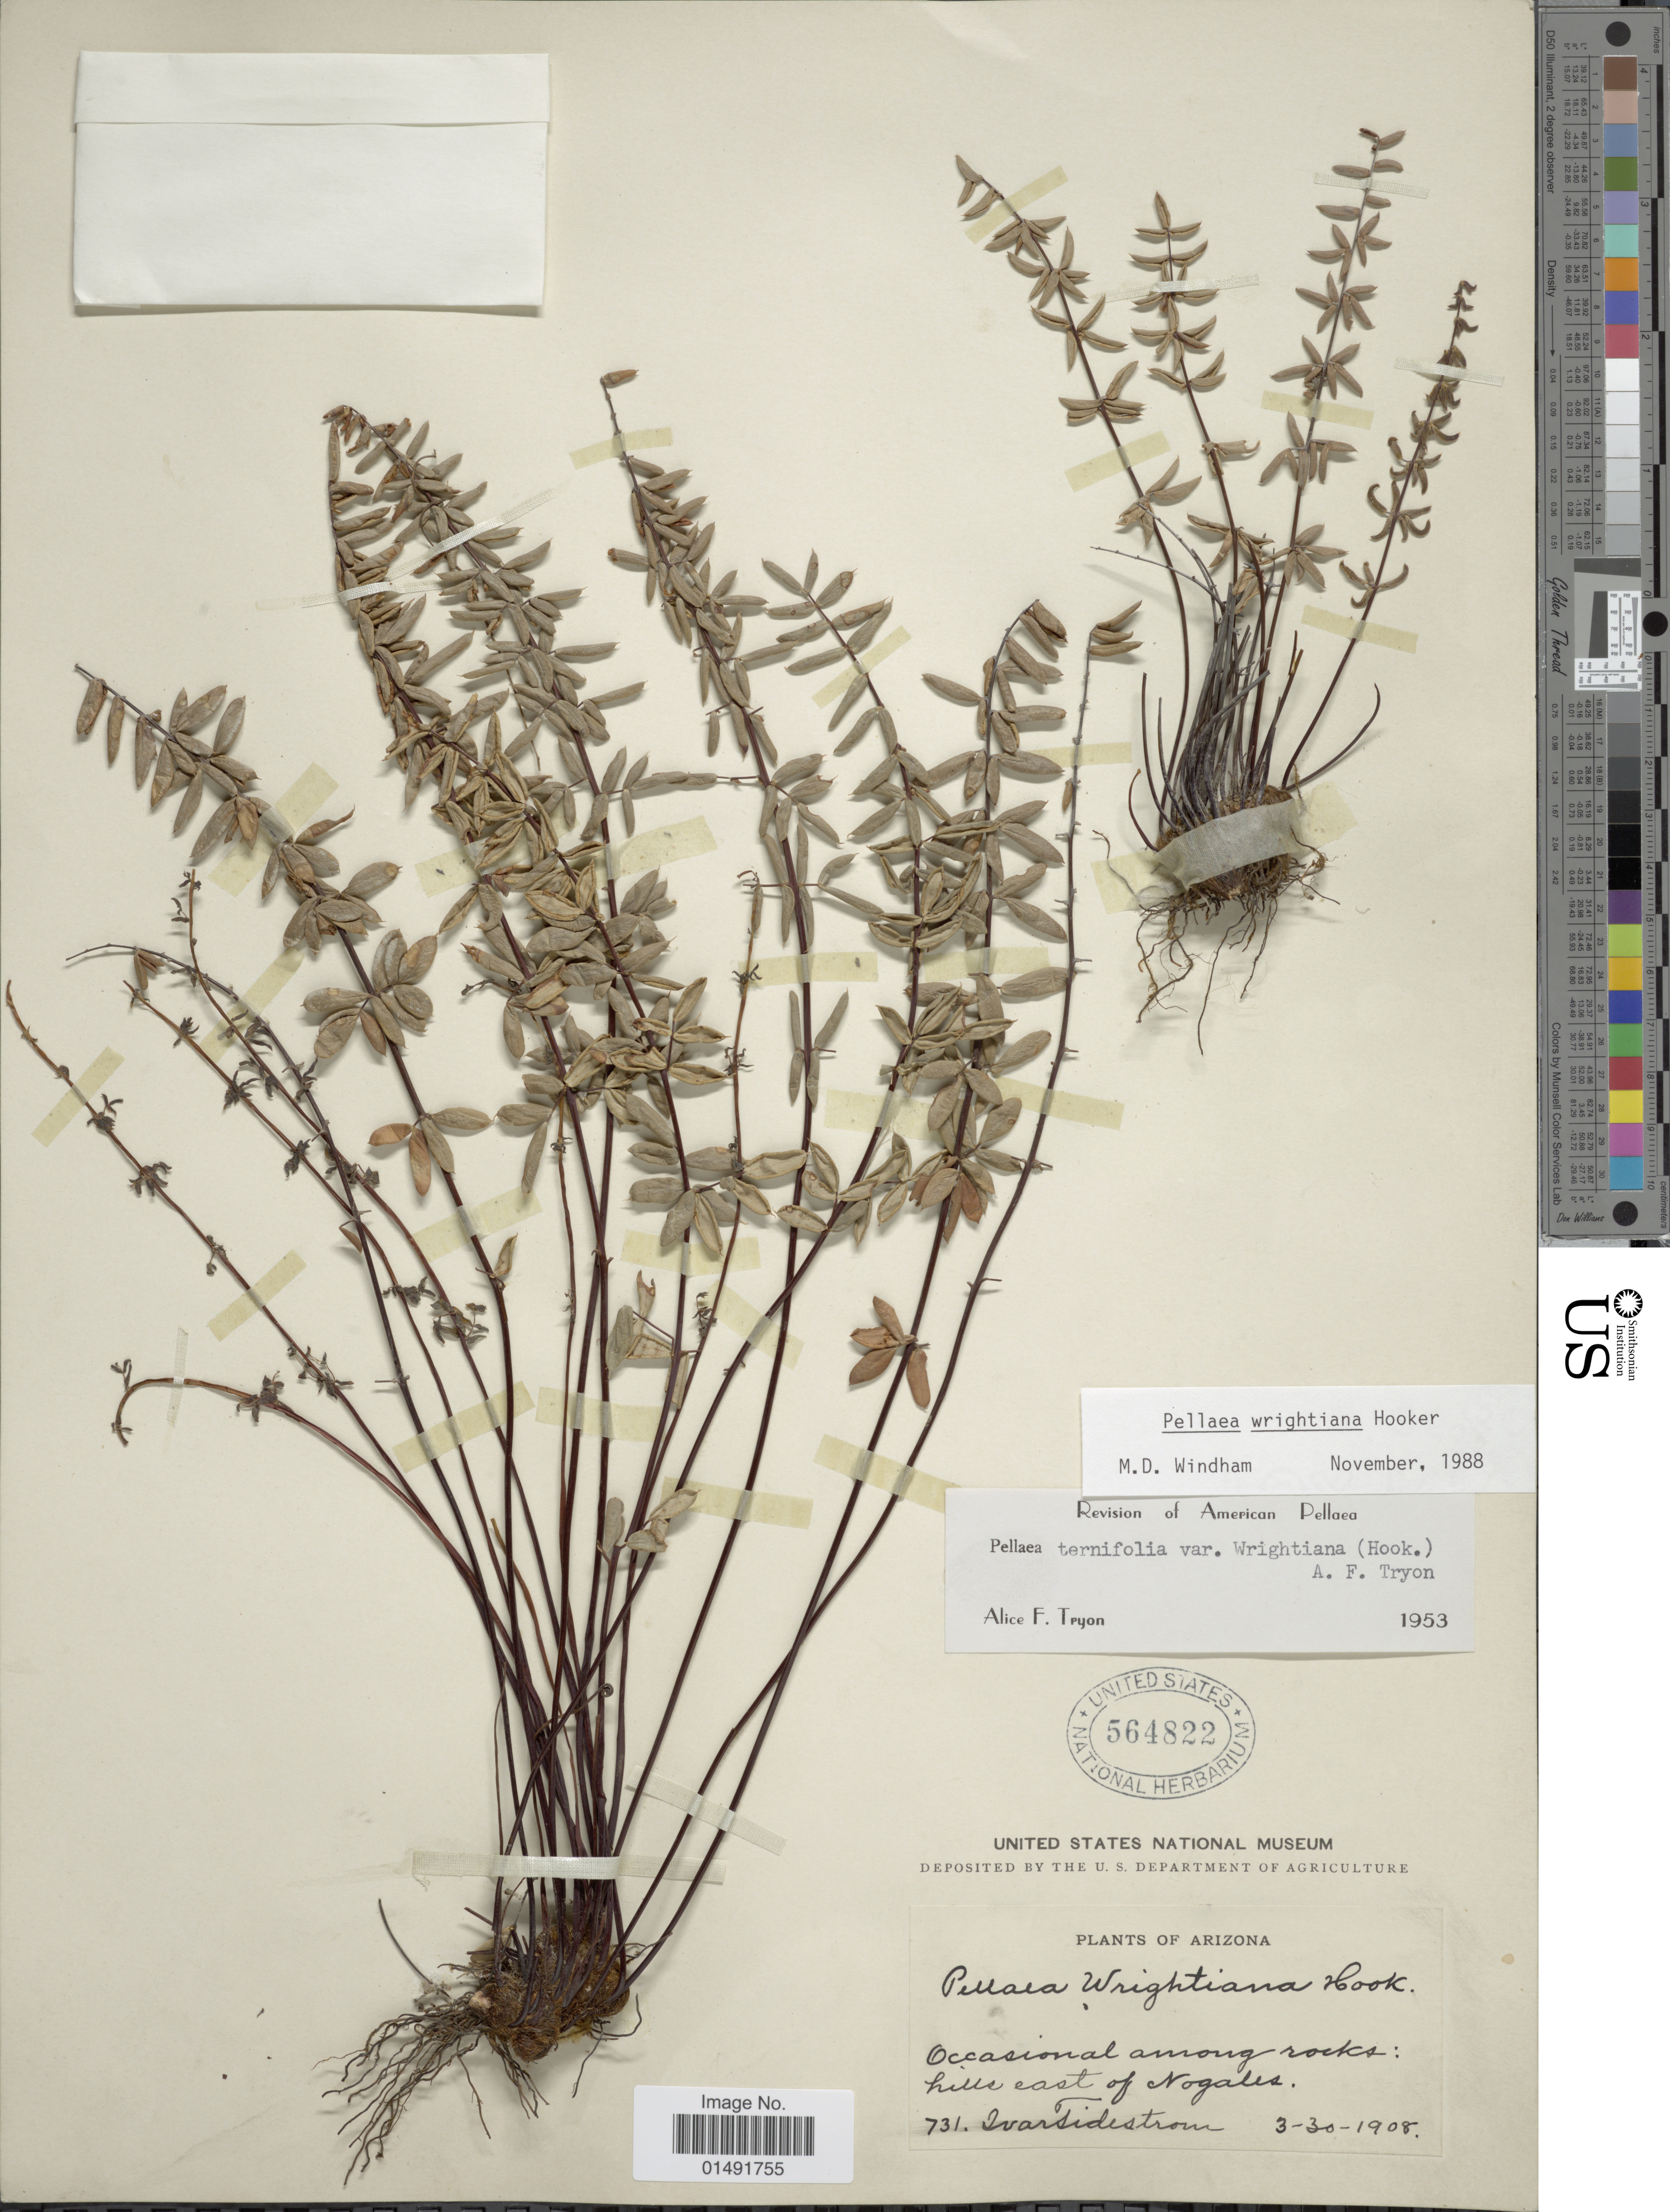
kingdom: Plantae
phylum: Tracheophyta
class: Polypodiopsida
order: Polypodiales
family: Pteridaceae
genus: Pellaea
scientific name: Pellaea wrightiana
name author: Hook.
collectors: I. F. Tidestrom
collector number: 731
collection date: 1908-03-30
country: United States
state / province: Arizona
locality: Occasional among rocks: hills east of Nogales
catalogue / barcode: US 564822